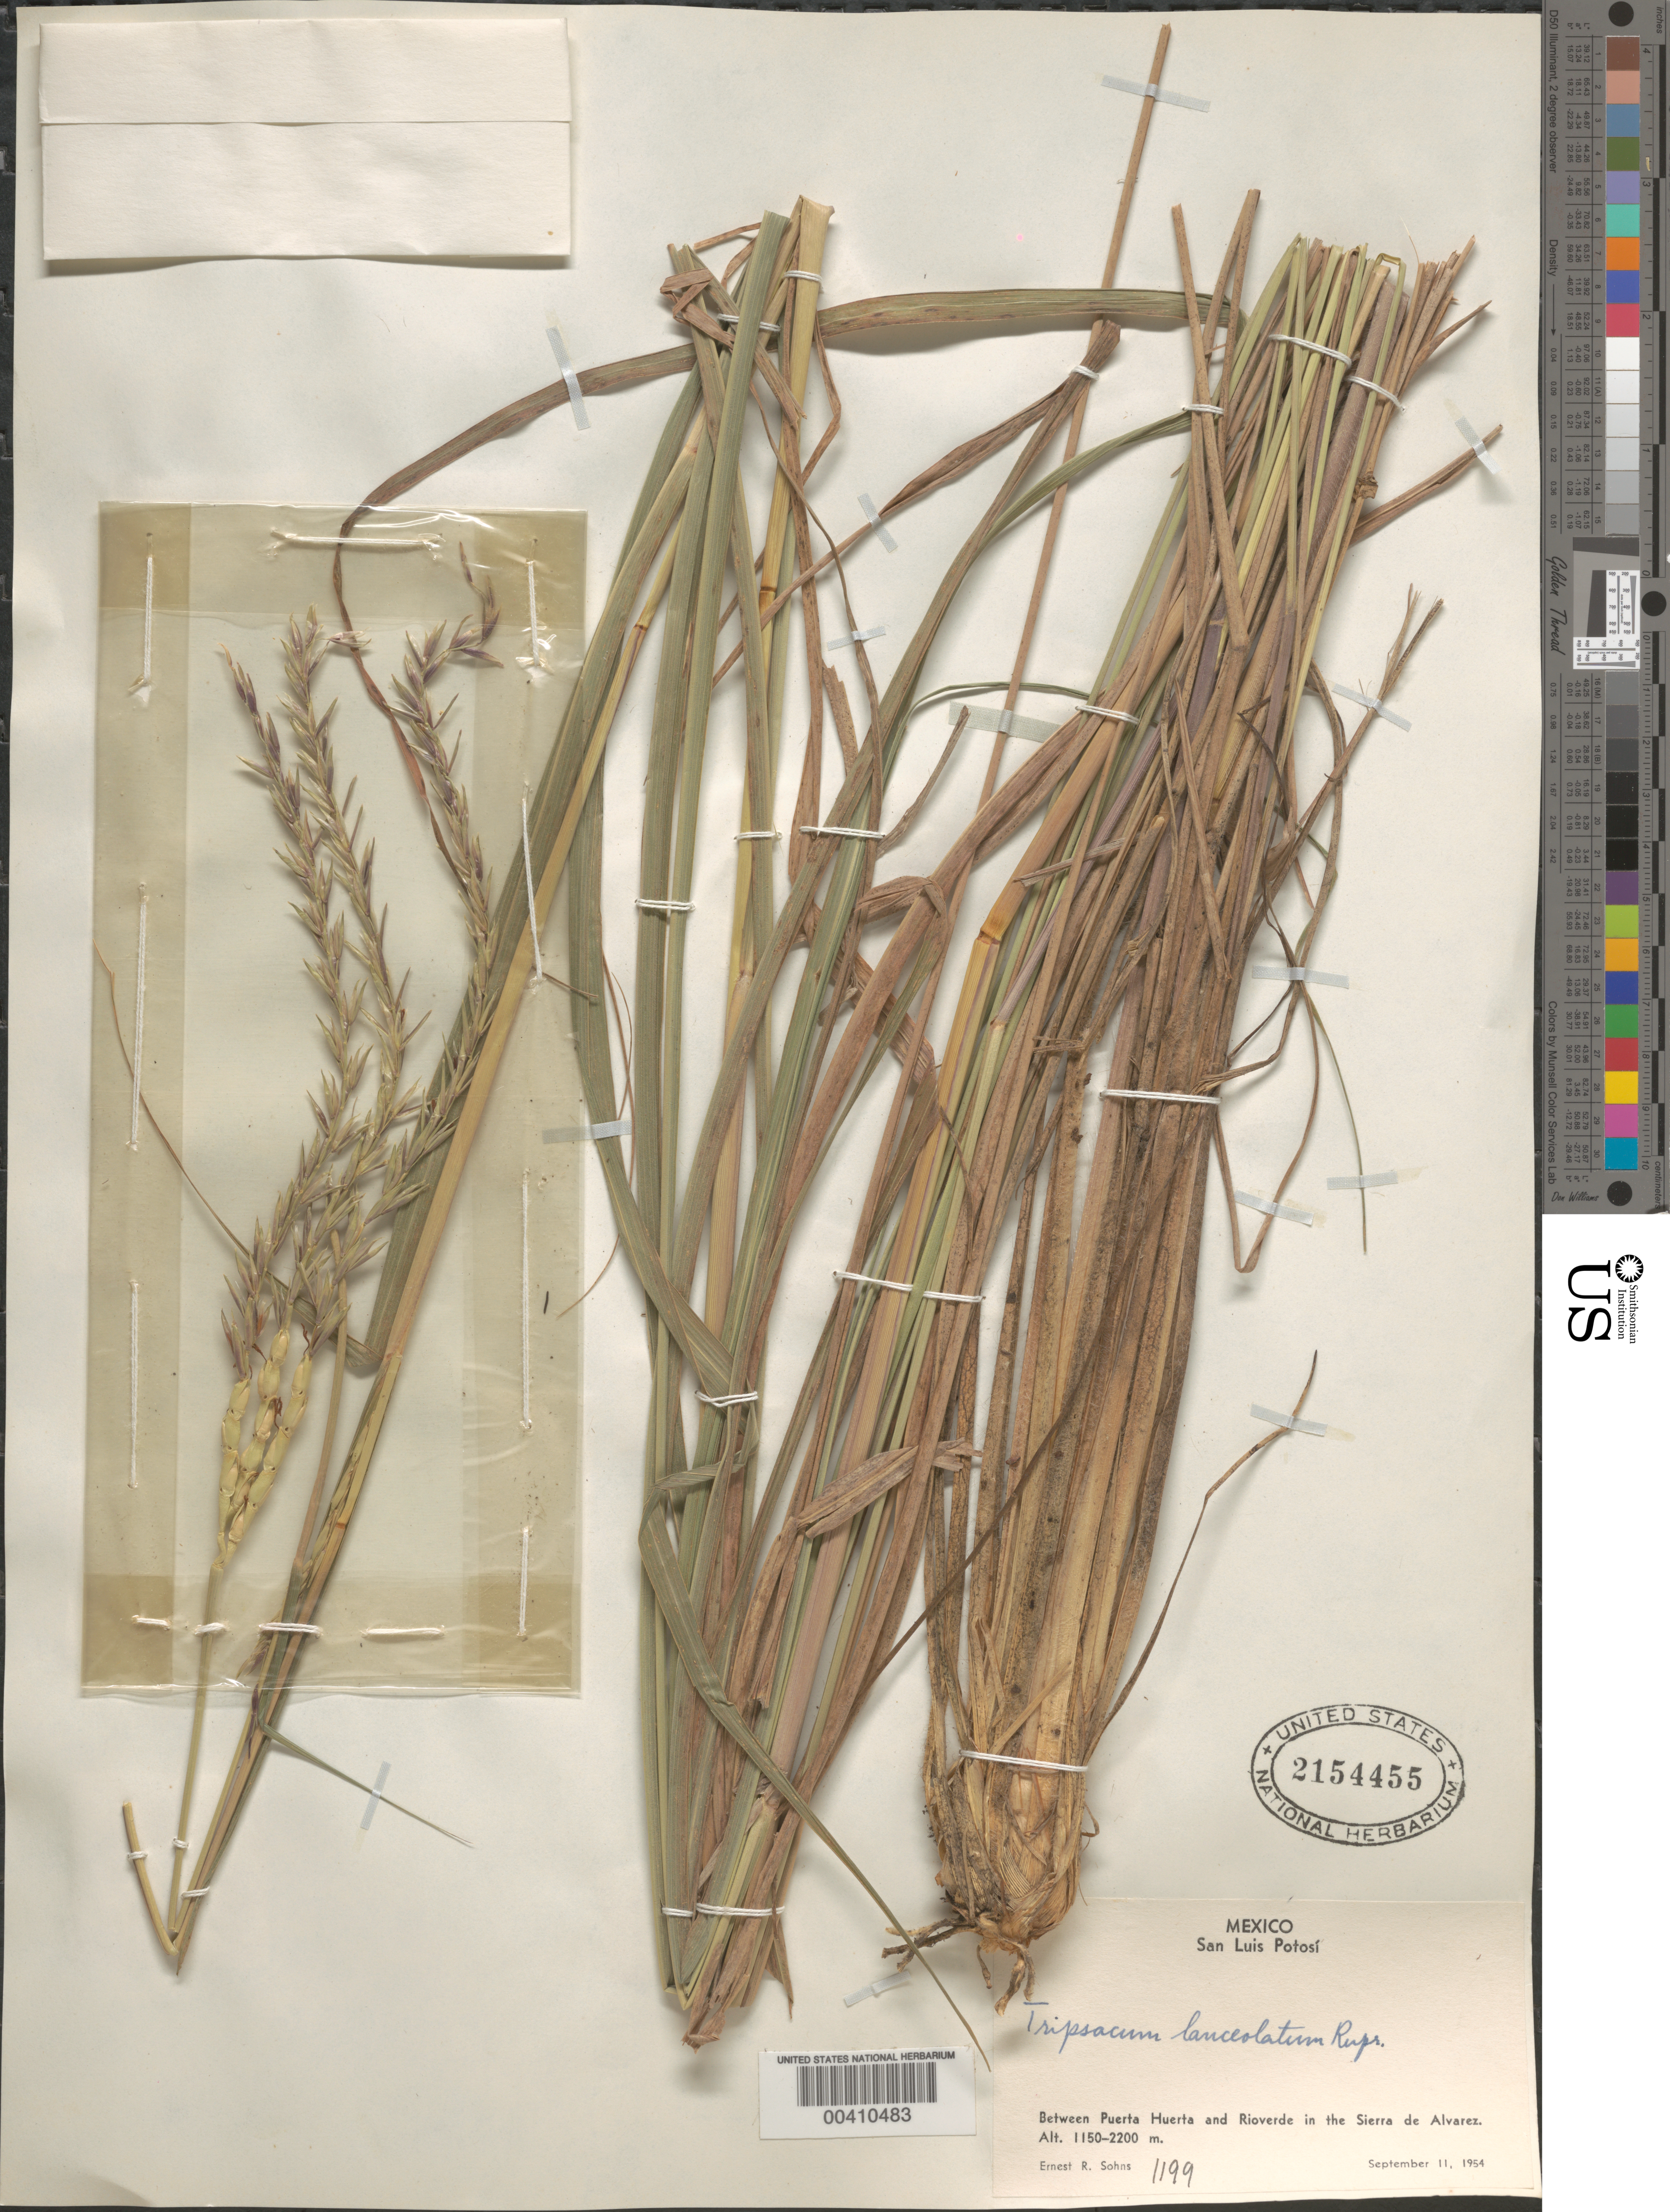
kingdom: Plantae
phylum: Tracheophyta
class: Liliopsida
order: Poales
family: Poaceae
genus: Tripsacum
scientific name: Tripsacum lanceolatum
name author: Rupr. ex E. Fourn.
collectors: E. R. Sohns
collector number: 1199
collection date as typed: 11 Sep 1954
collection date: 1954-09-11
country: Mexico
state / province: San Luis Potosi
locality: Between Puerta Huerta & Rioverde in the Sierra de Alvarez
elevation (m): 1150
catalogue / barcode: US 2154455